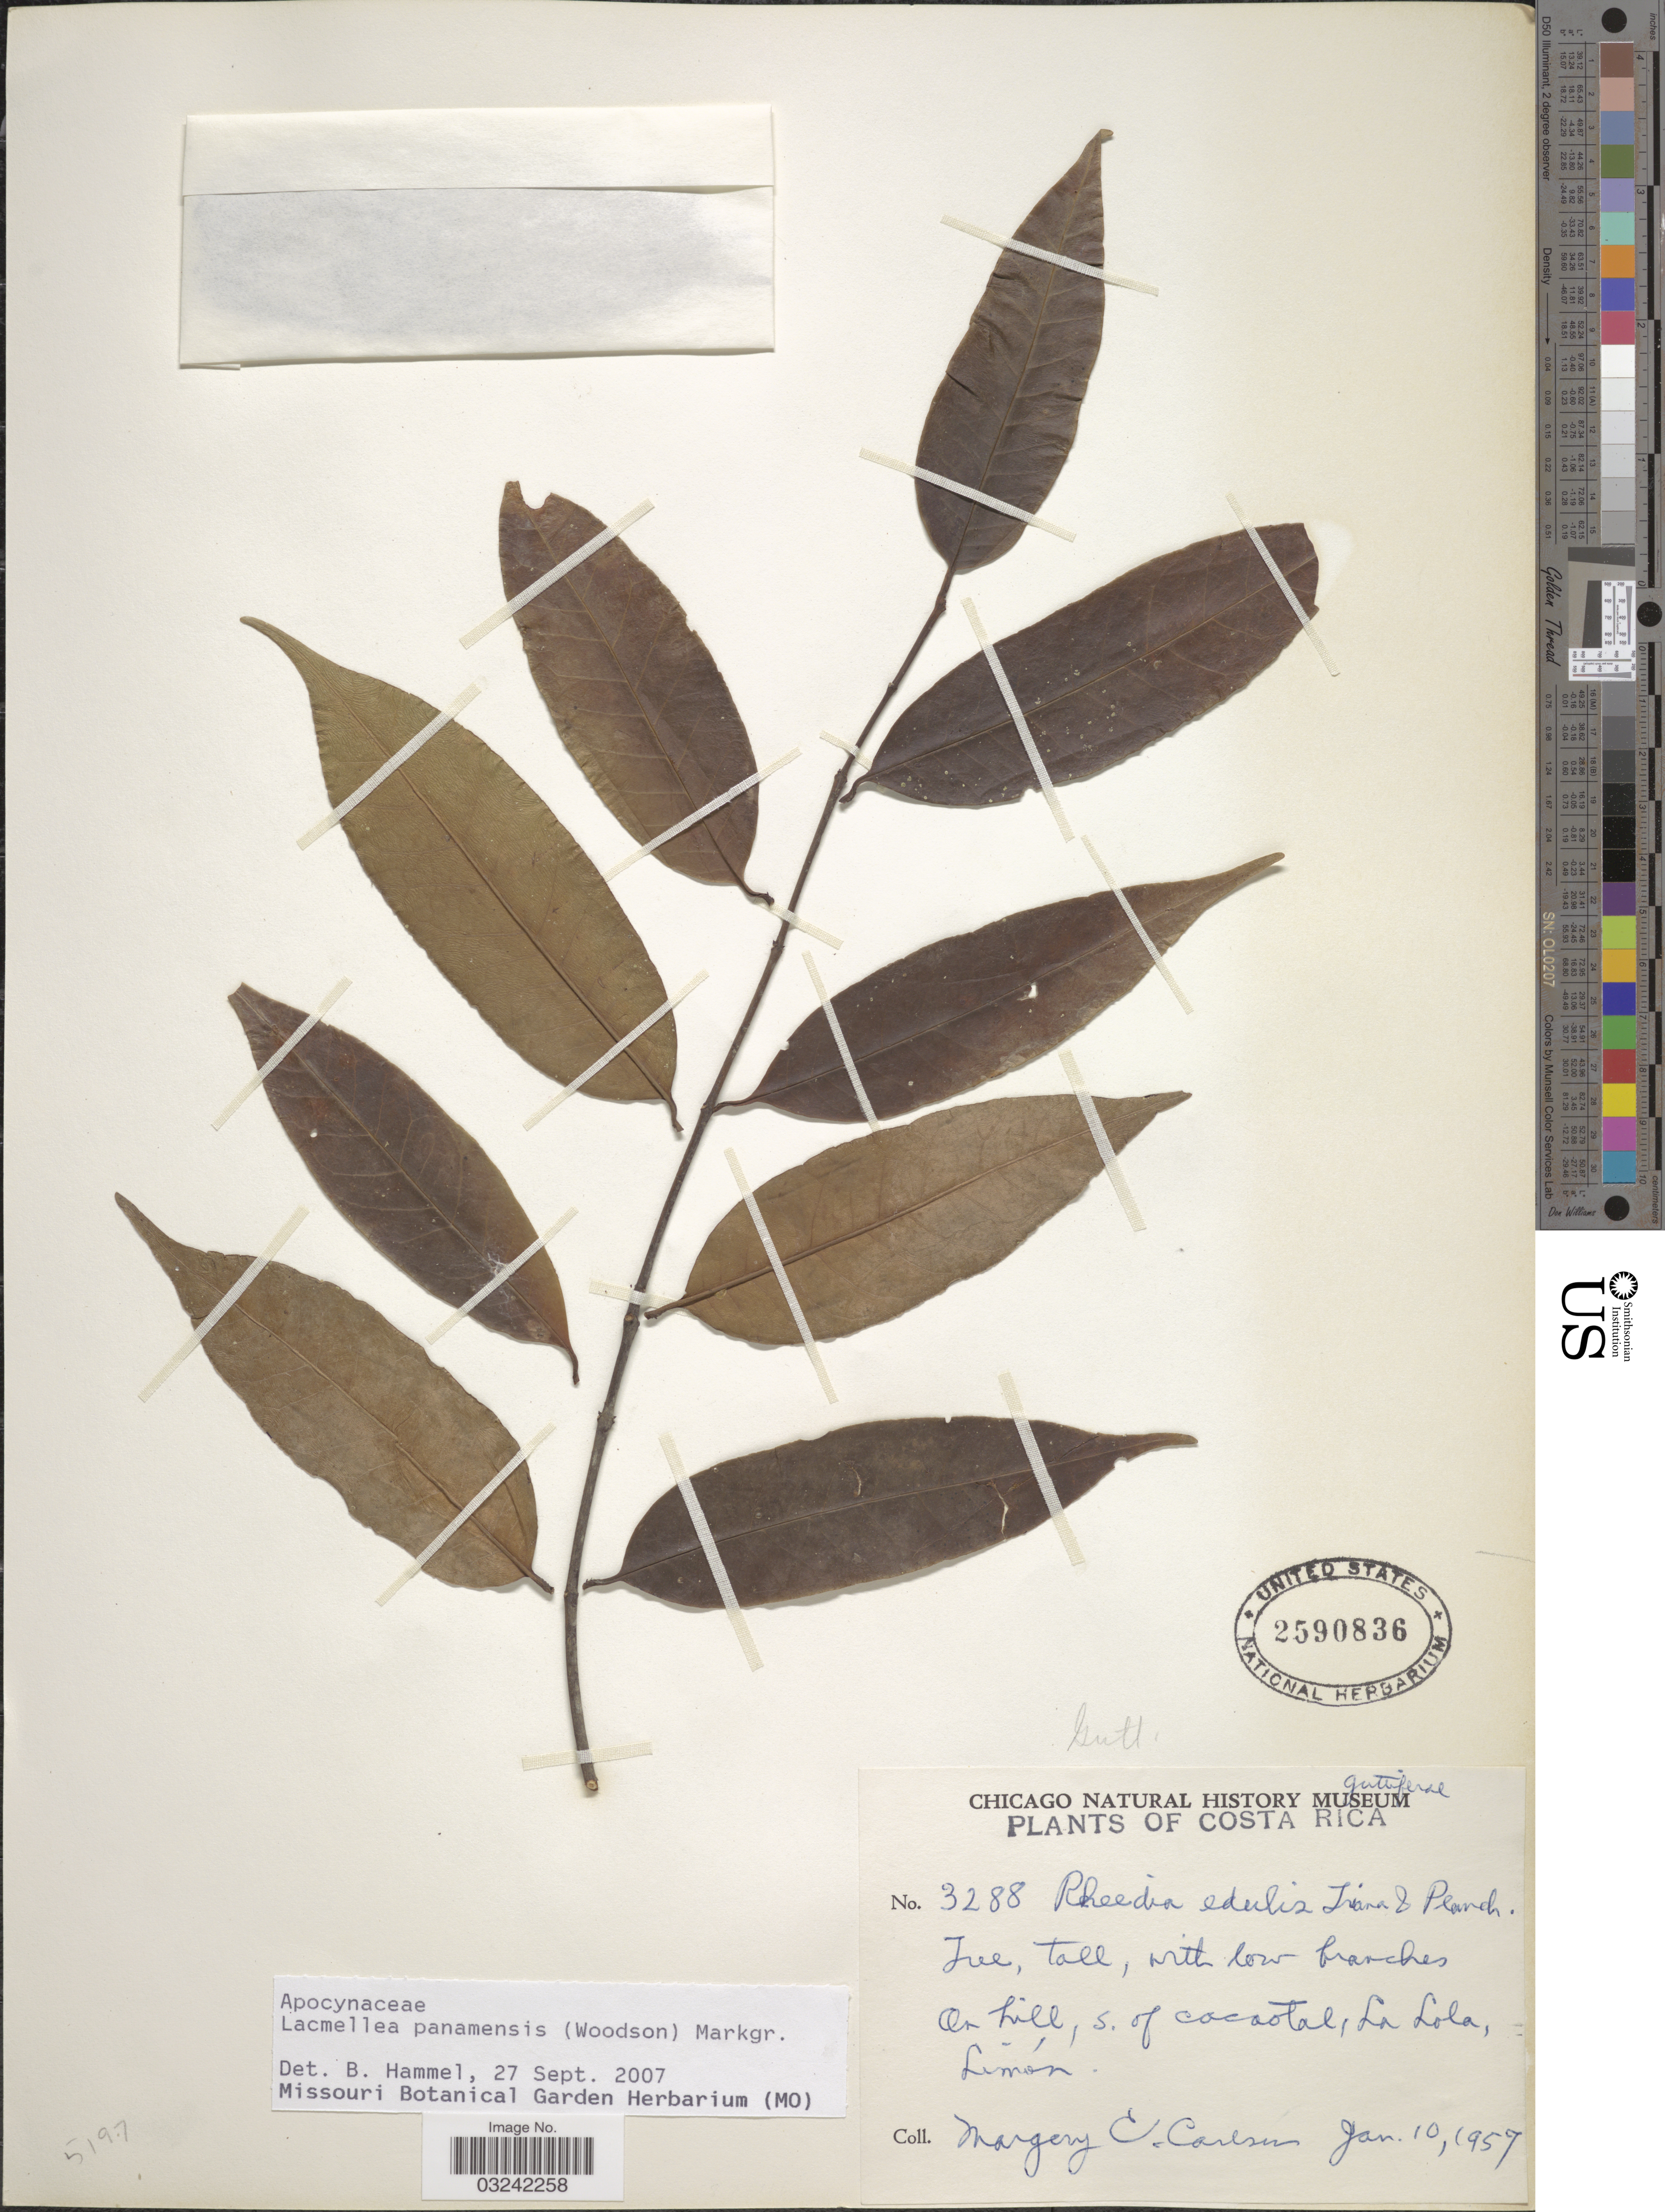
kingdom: Plantae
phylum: Tracheophyta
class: Magnoliopsida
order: Gentianales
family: Apocynaceae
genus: Lacmellea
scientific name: Lacmellea panamensis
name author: (Woodson) Markgr.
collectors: M. C. Carlson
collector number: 3288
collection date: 1957-01-10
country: Costa Rica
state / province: Limón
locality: On hill, S. of Cocaotal, La Lola.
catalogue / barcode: US 2590836